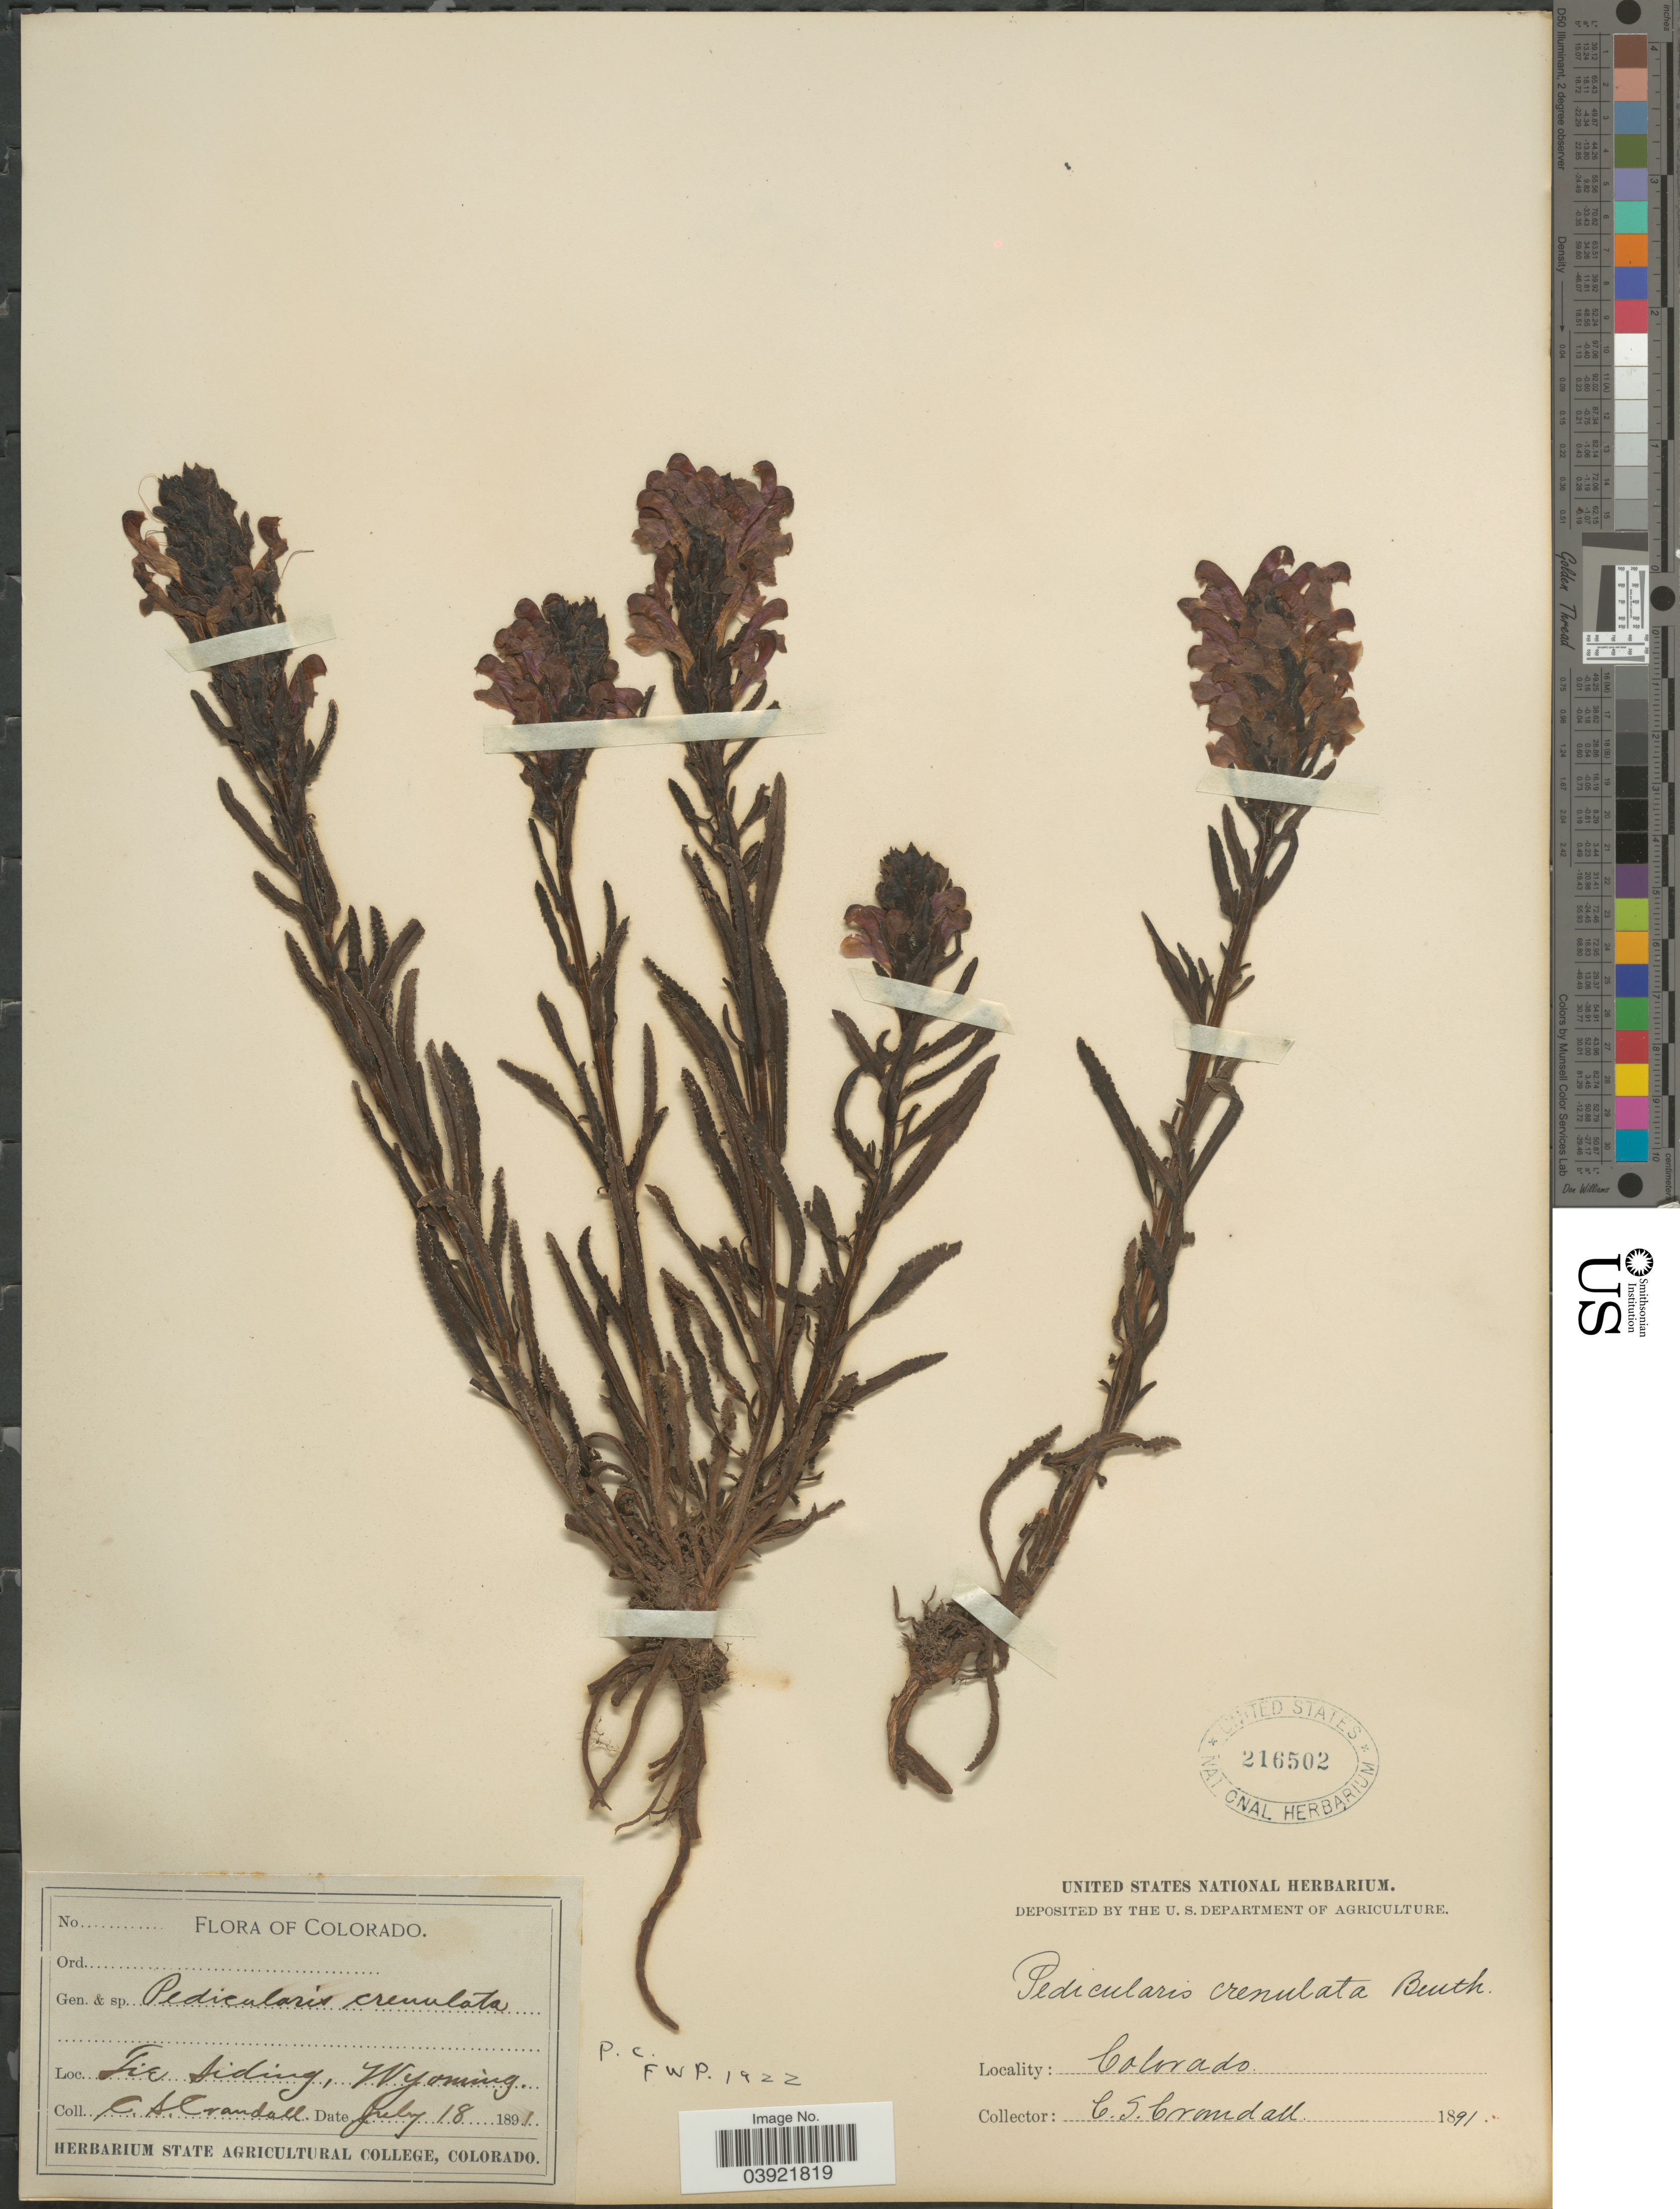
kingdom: Plantae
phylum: Tracheophyta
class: Magnoliopsida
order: Lamiales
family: Orobanchaceae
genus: Pedicularis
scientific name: Pedicularis crenulata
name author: Benth.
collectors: C. Crandall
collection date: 1891-07-18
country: United States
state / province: Wyoming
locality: Tie Siding, Wyoming.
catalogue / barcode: US 216502